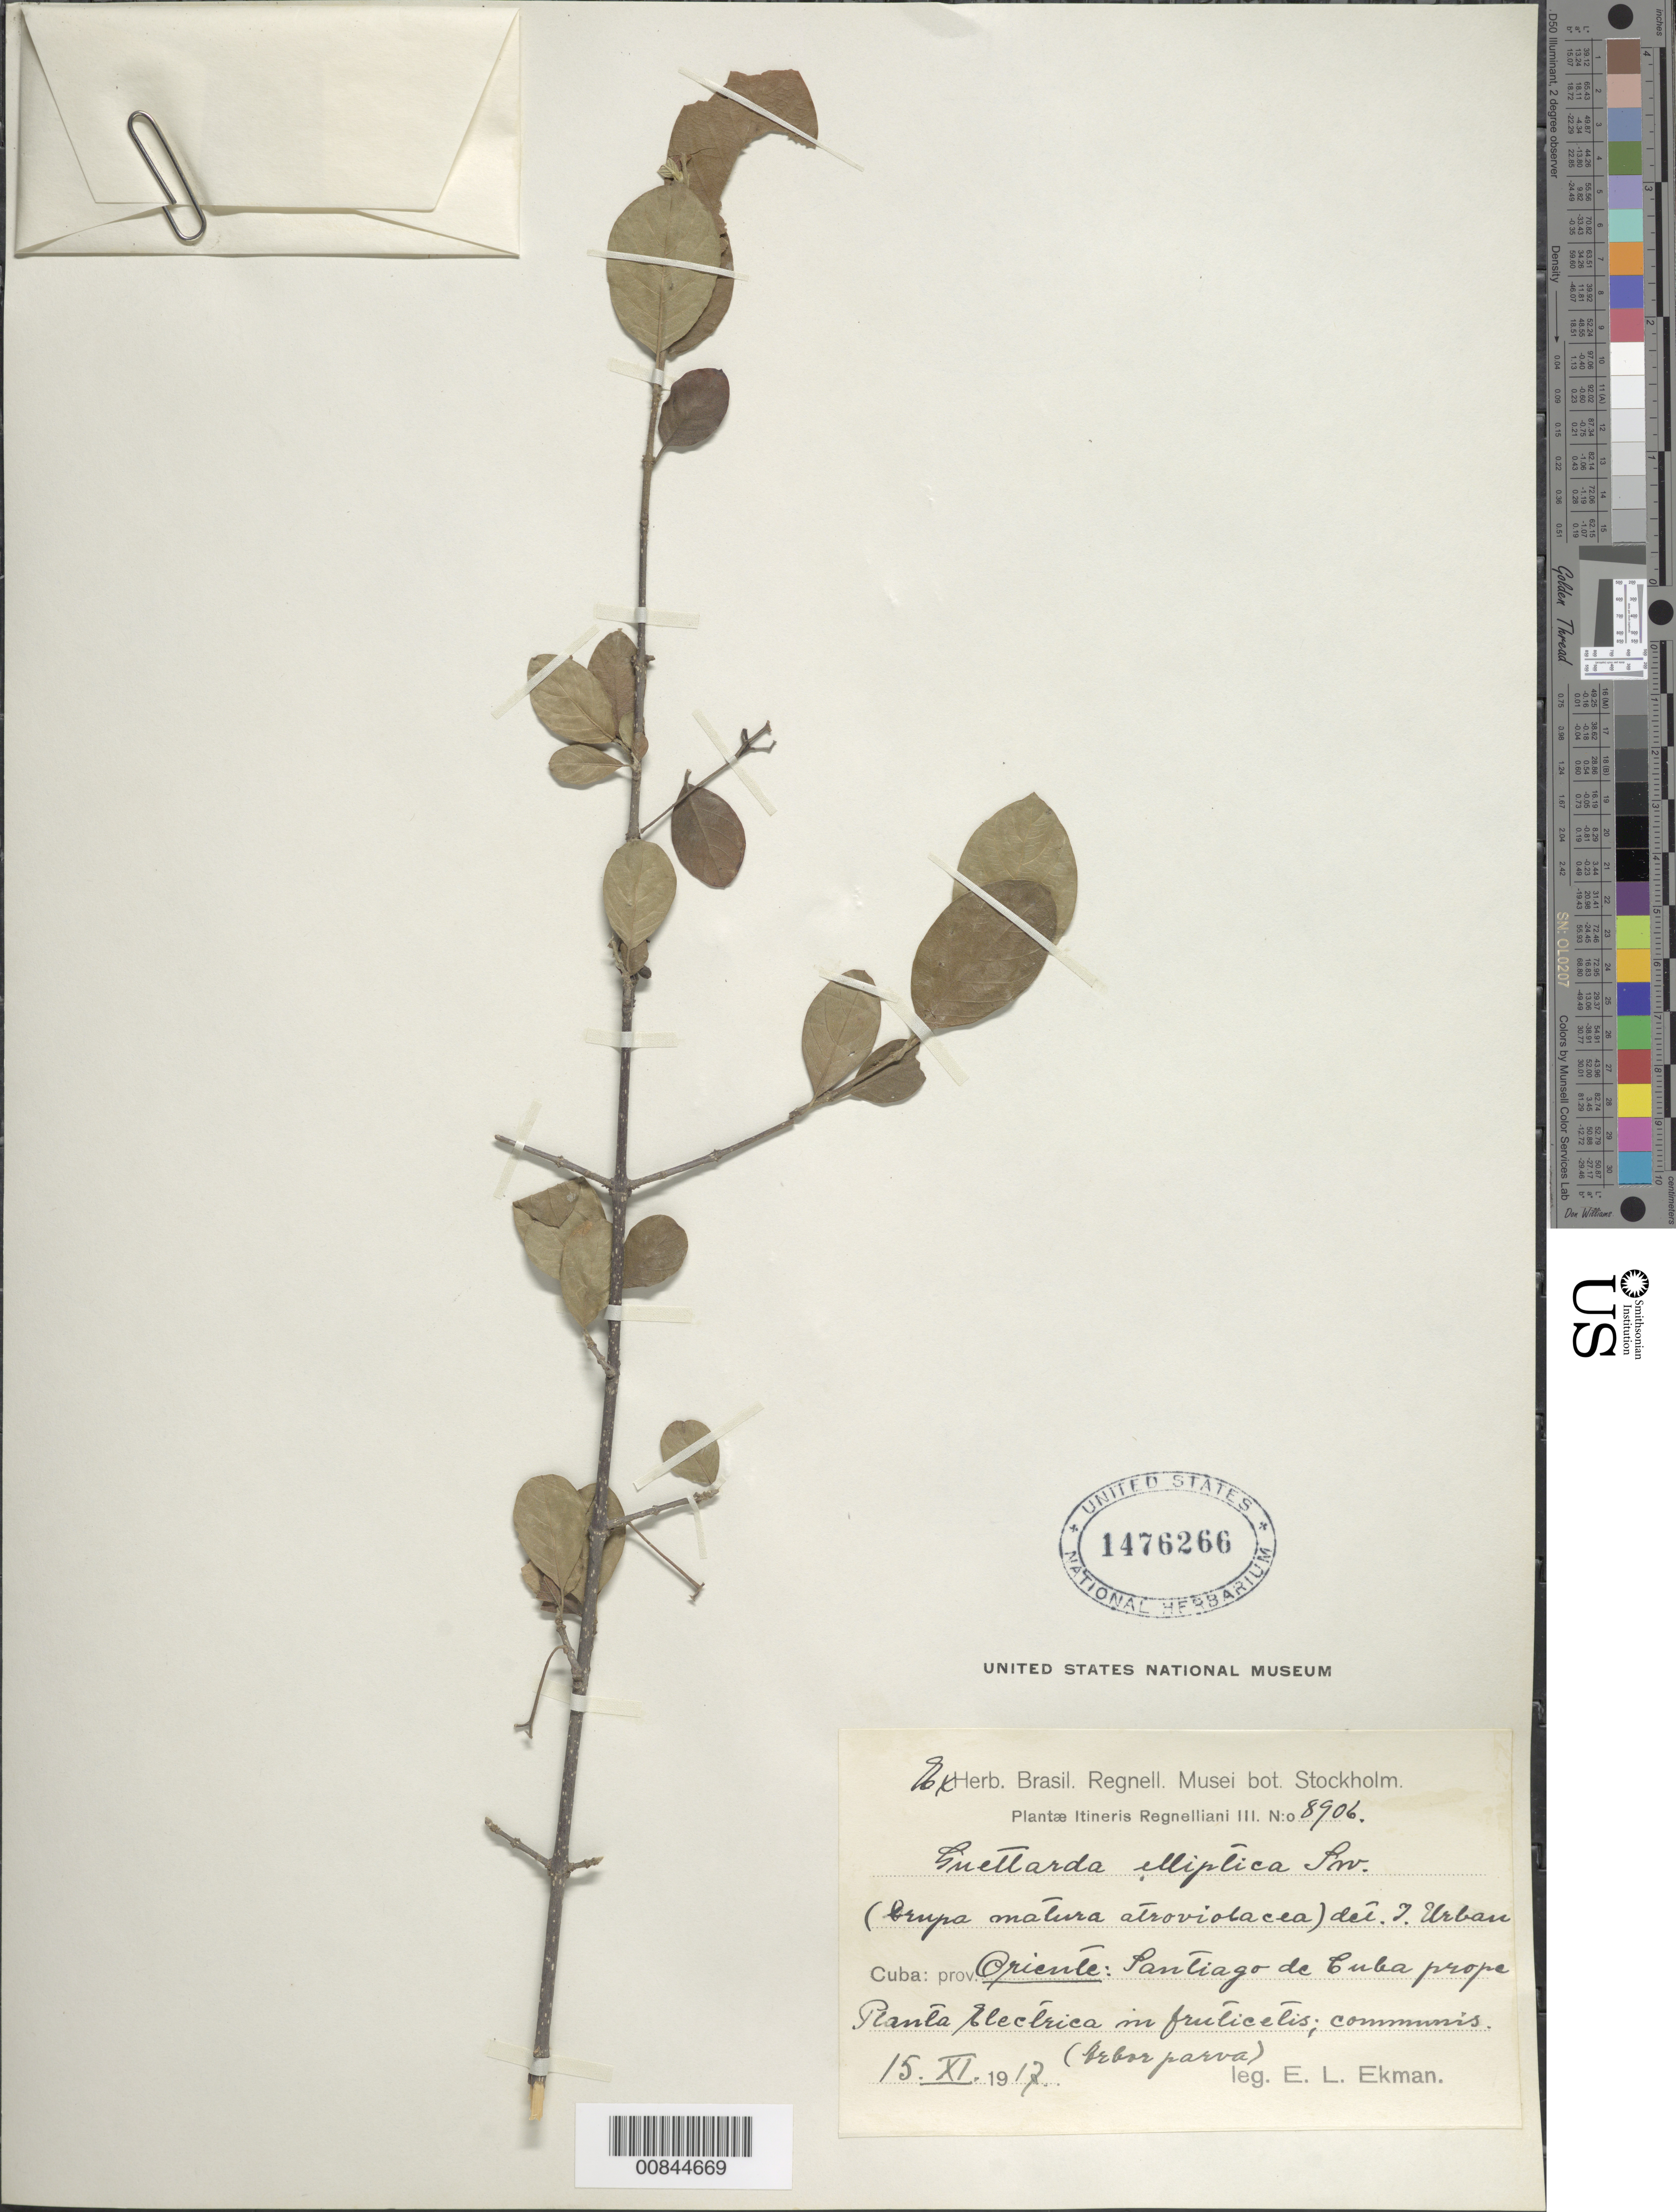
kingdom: Plantae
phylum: Tracheophyta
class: Magnoliopsida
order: Gentianales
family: Rubiaceae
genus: Guettarda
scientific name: Guettarda elliptica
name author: Sw.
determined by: Urban, Ignatz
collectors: E. L. Ekman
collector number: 8906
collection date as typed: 15 Nov 1917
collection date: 1917-11-15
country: Cuba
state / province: Oriente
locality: Santiago de Cuba prope Planta Electrica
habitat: In fruticetis; communis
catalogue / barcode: US 1476266